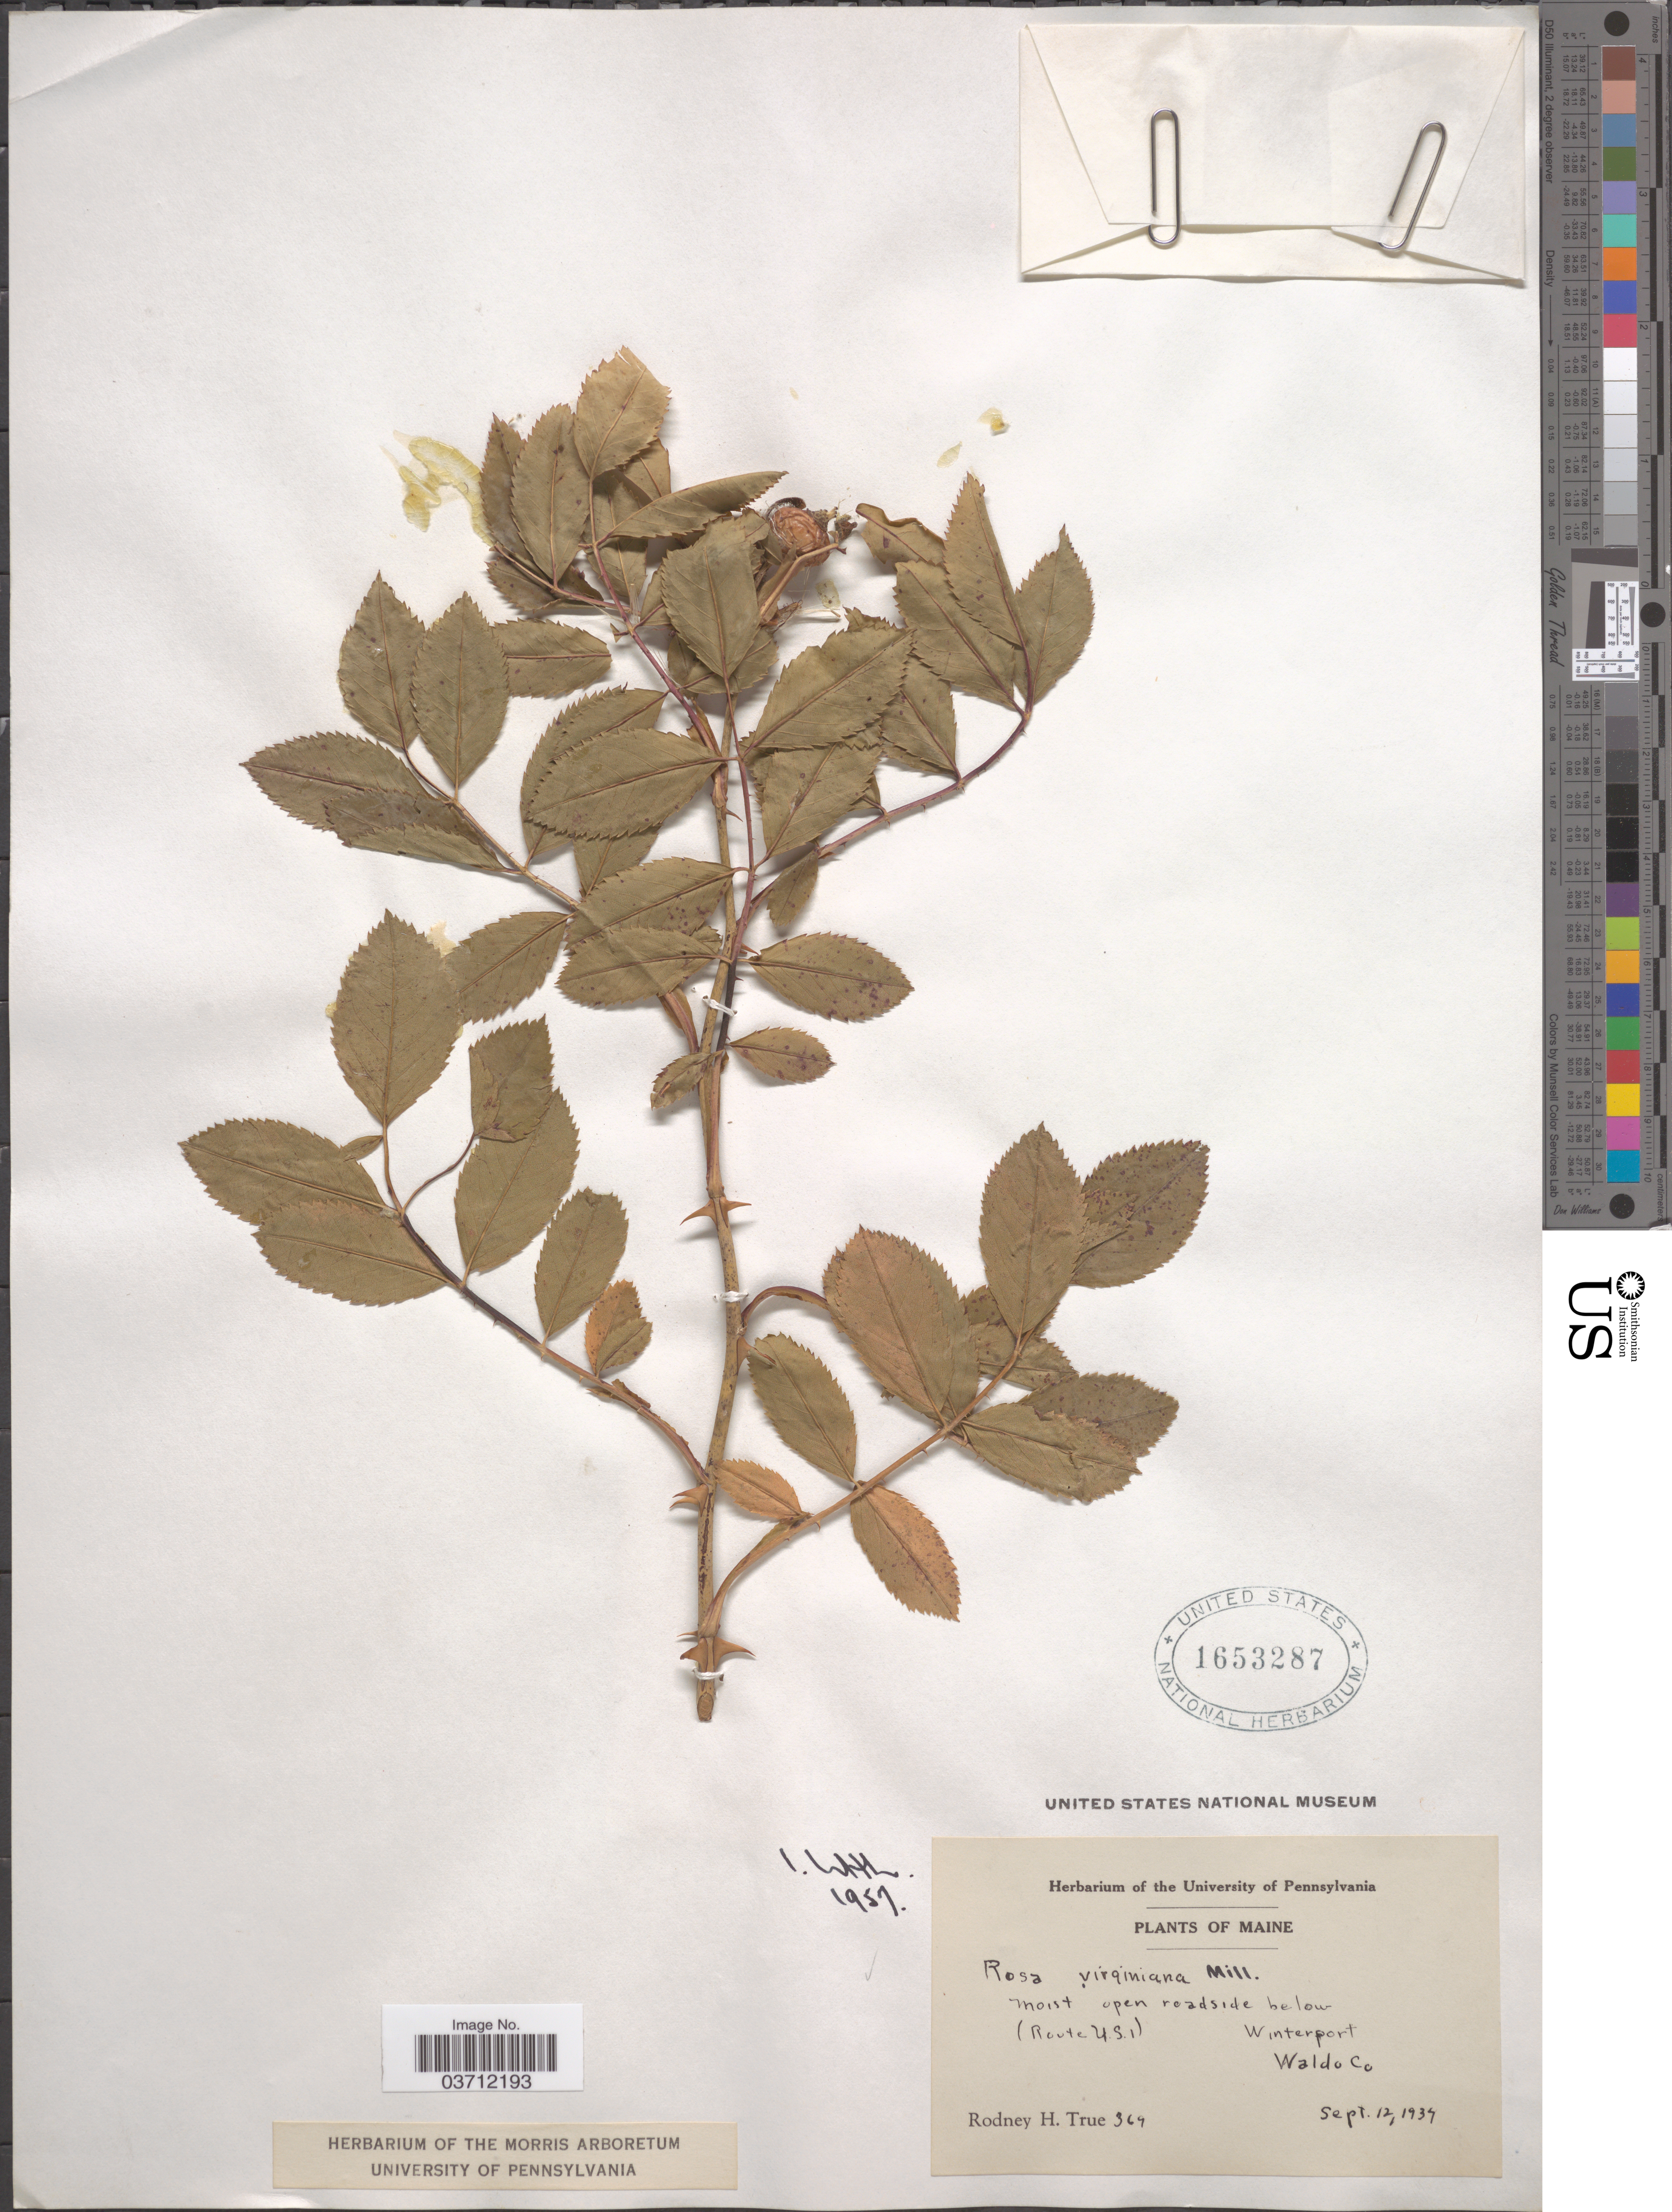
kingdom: Plantae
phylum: Tracheophyta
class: Magnoliopsida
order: Rosales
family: Rosaceae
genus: Rosa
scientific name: Rosa virginiana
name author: Mill.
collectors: R. H. True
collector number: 369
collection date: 1937-09-12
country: United States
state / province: Maine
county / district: Waldo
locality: Moist open roadside below Winterport. Waldo Co. (Route U.S.1).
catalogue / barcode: US 1653287